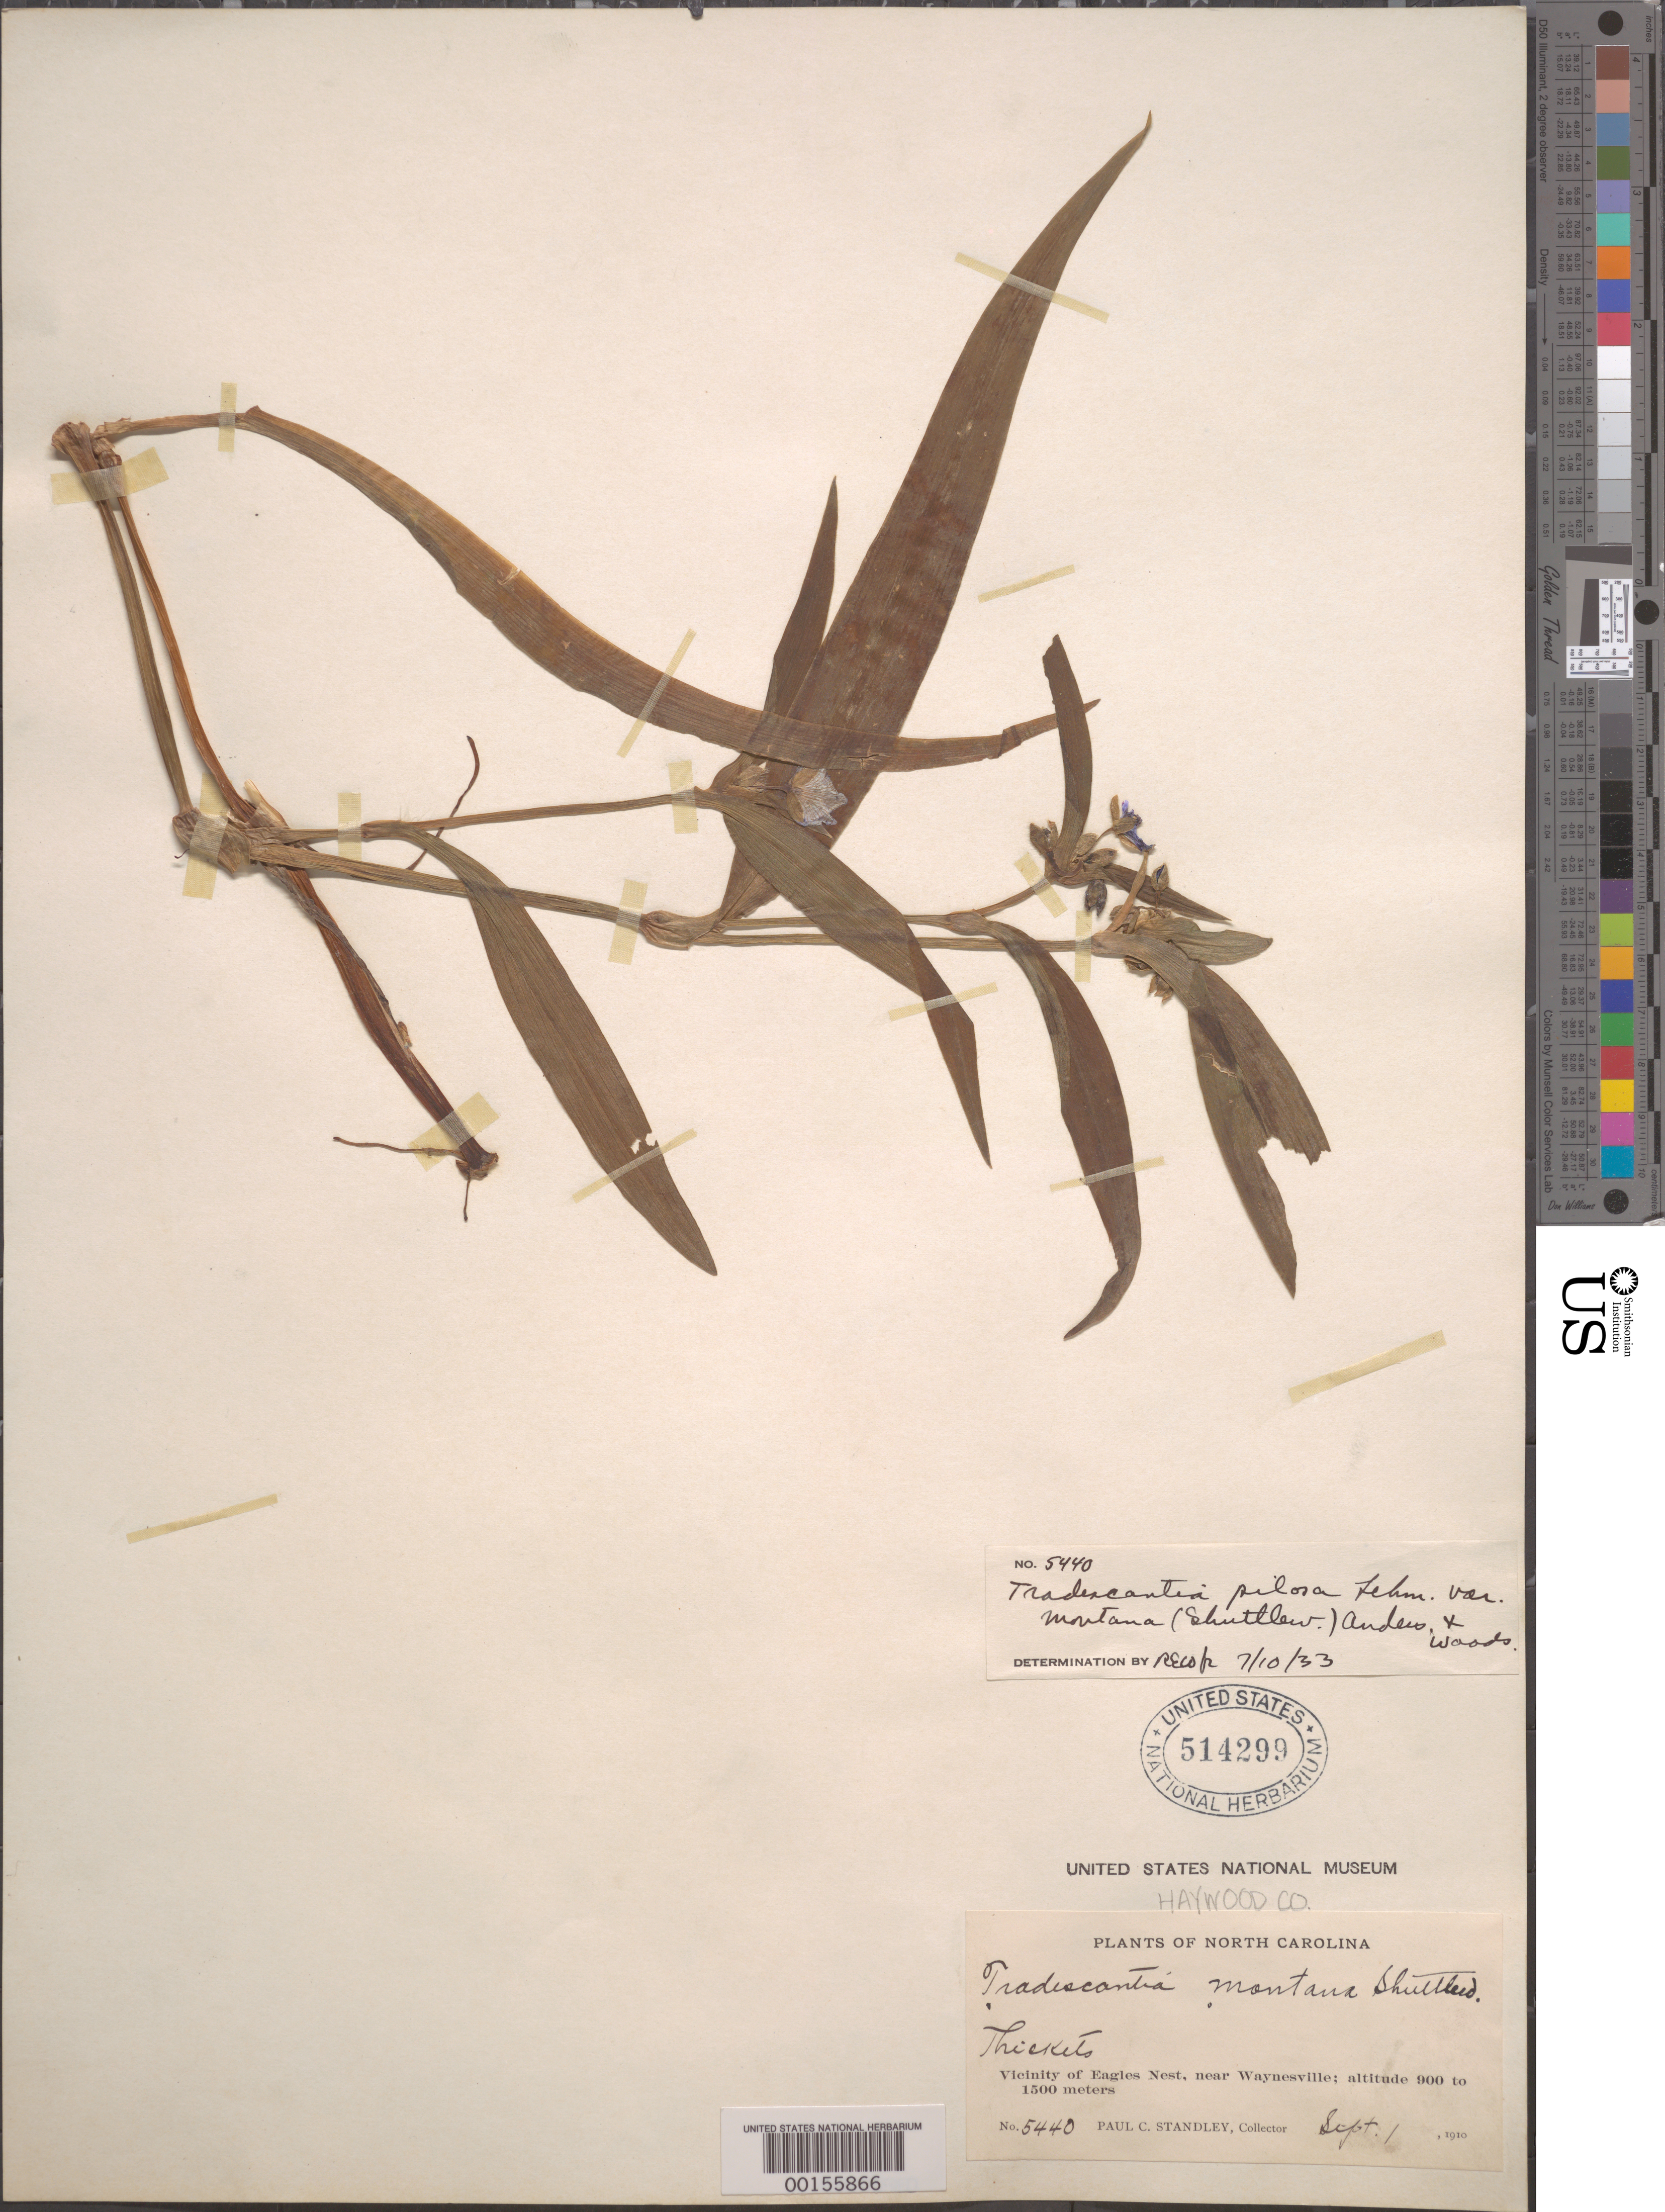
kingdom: Plantae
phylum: Tracheophyta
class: Liliopsida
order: Commelinales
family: Commelinaceae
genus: Tradescantia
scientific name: Tradescantia subaspera var. montana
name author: (Shuttlew. ex Small & Vail) E.S. Anderson & Woodson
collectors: P. C. Standley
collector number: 5440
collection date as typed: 01 Sep 1910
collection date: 1910-09-01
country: United States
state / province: North Carolina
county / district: Haywood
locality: Eagles Nest, near Waynesville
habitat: Thicket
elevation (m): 900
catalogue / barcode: US 514299